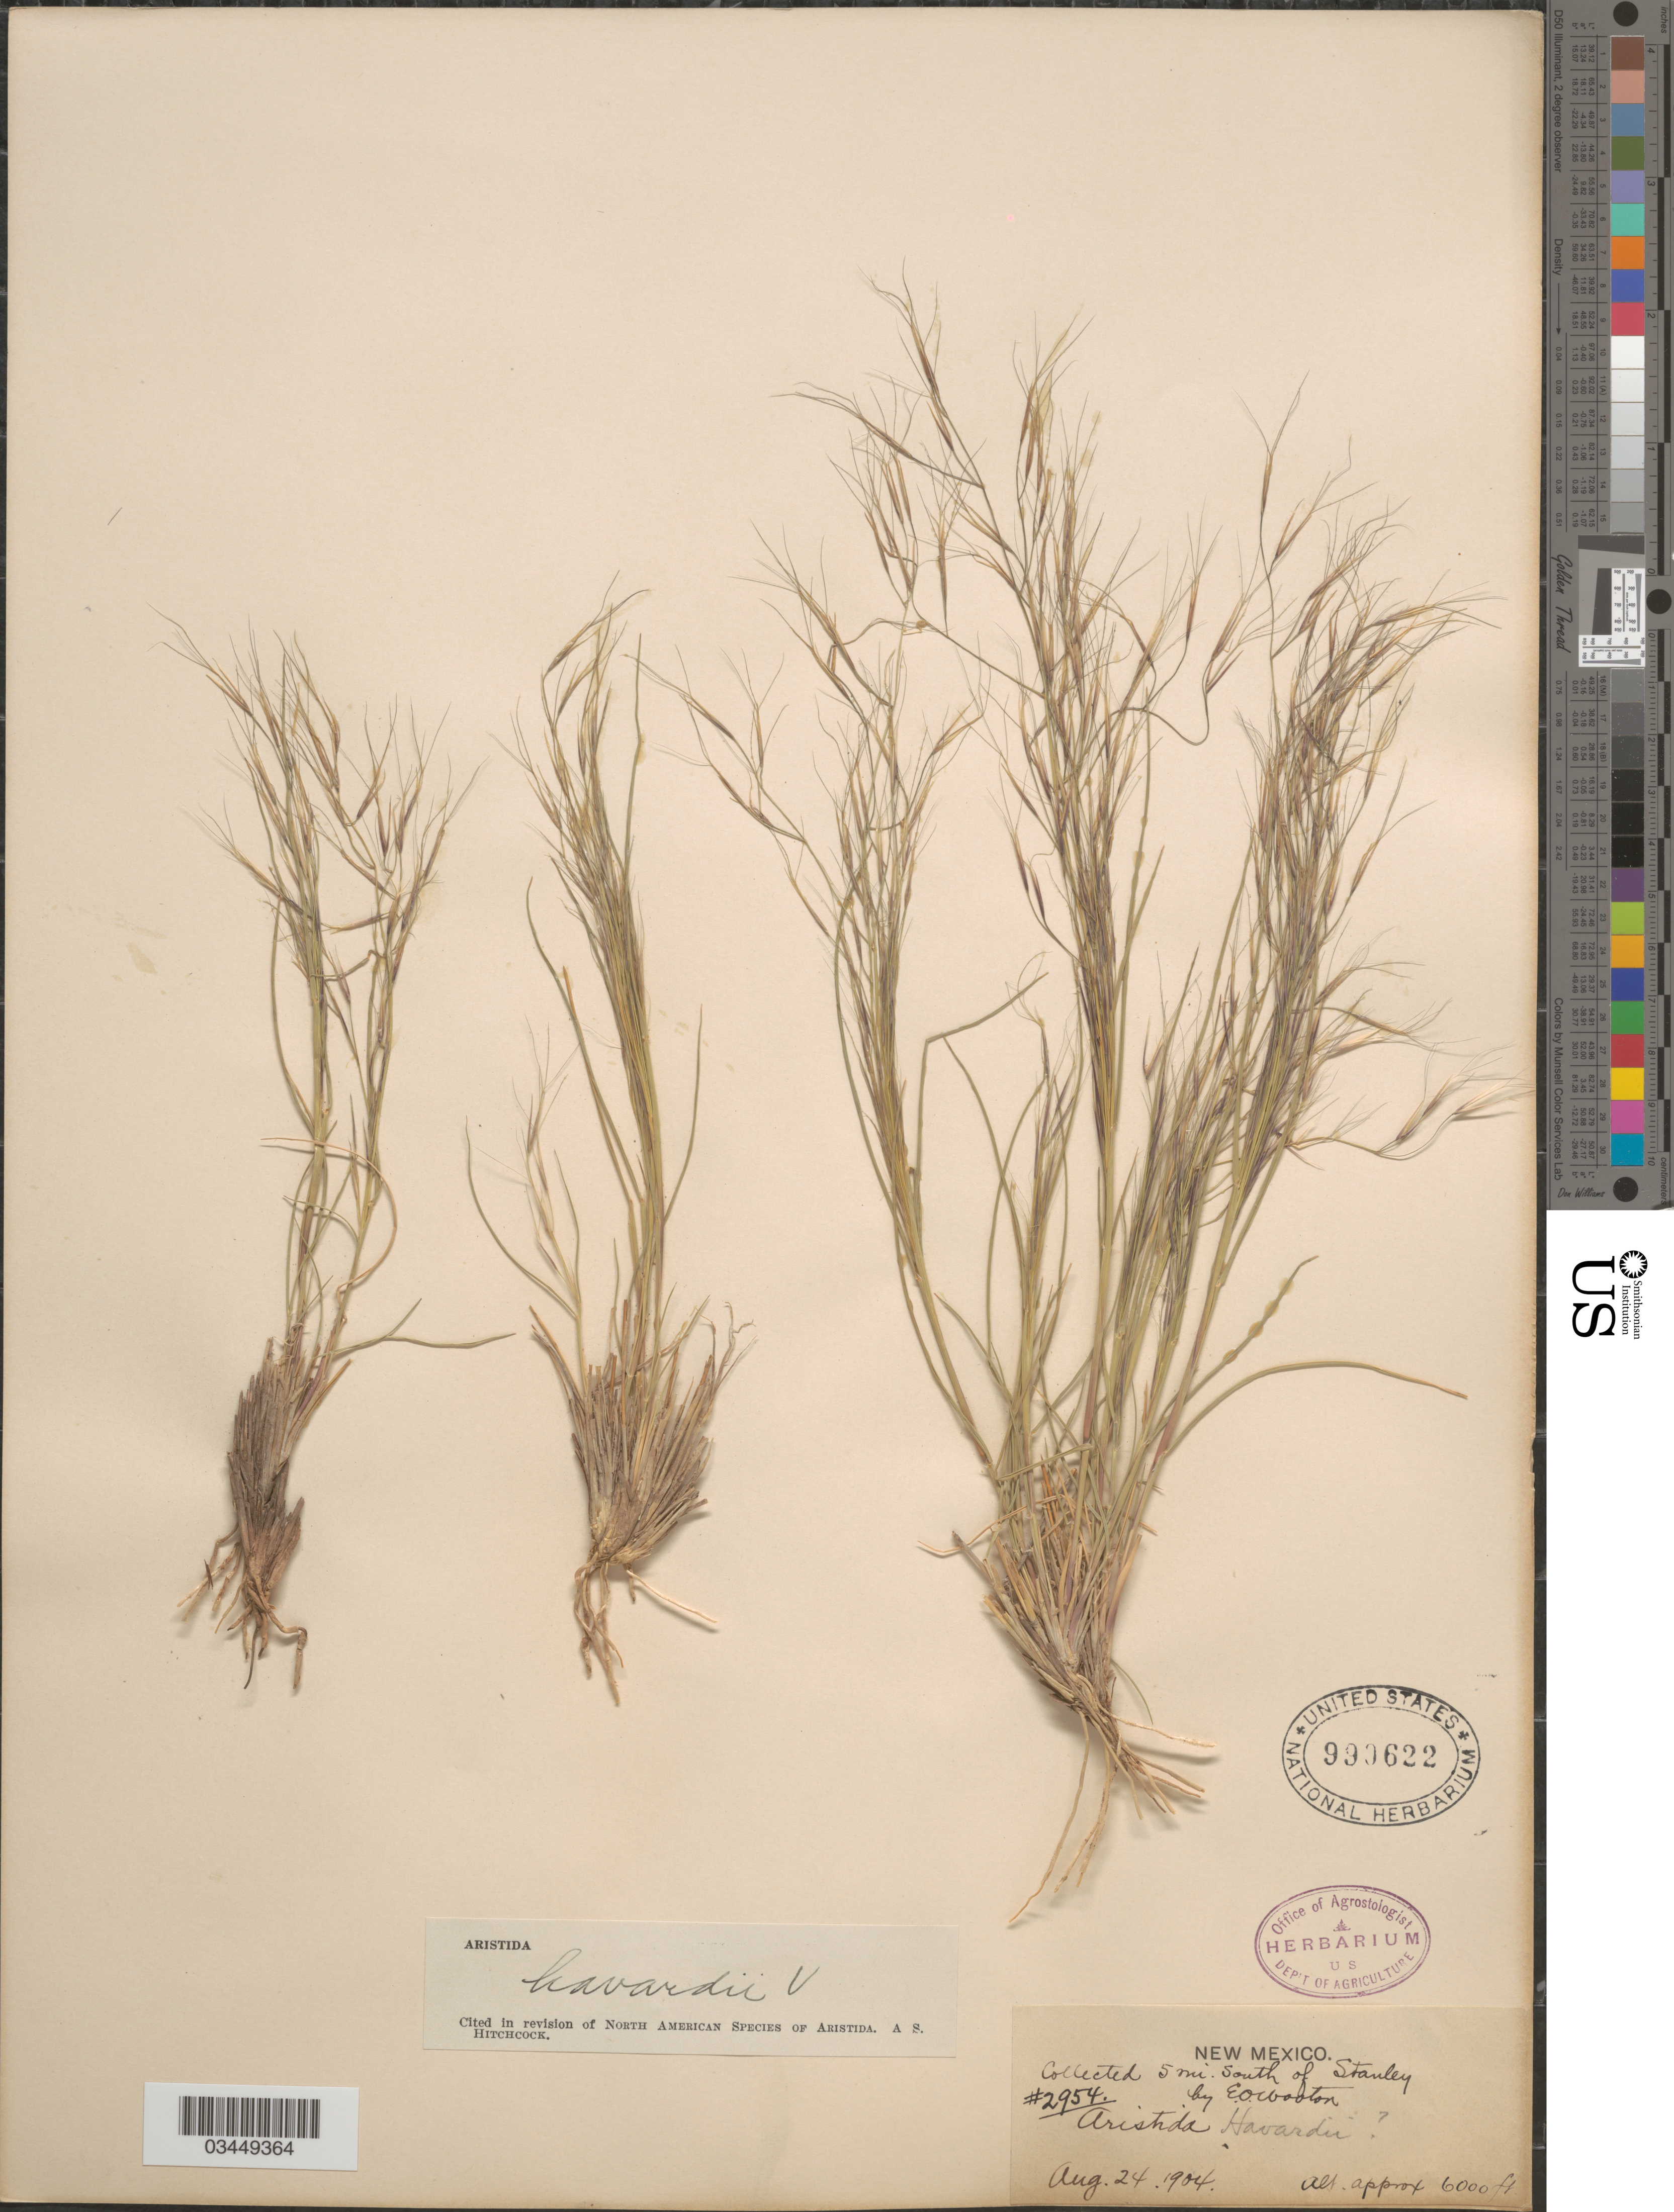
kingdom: Plantae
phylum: Tracheophyta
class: Liliopsida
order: Poales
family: Poaceae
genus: Aristida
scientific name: Aristida havardii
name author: Vasey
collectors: E. O. Wooton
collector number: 2954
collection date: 1904-08-24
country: United States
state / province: New Mexico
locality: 5 mi. South of Standley.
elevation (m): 1829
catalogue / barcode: US 990622